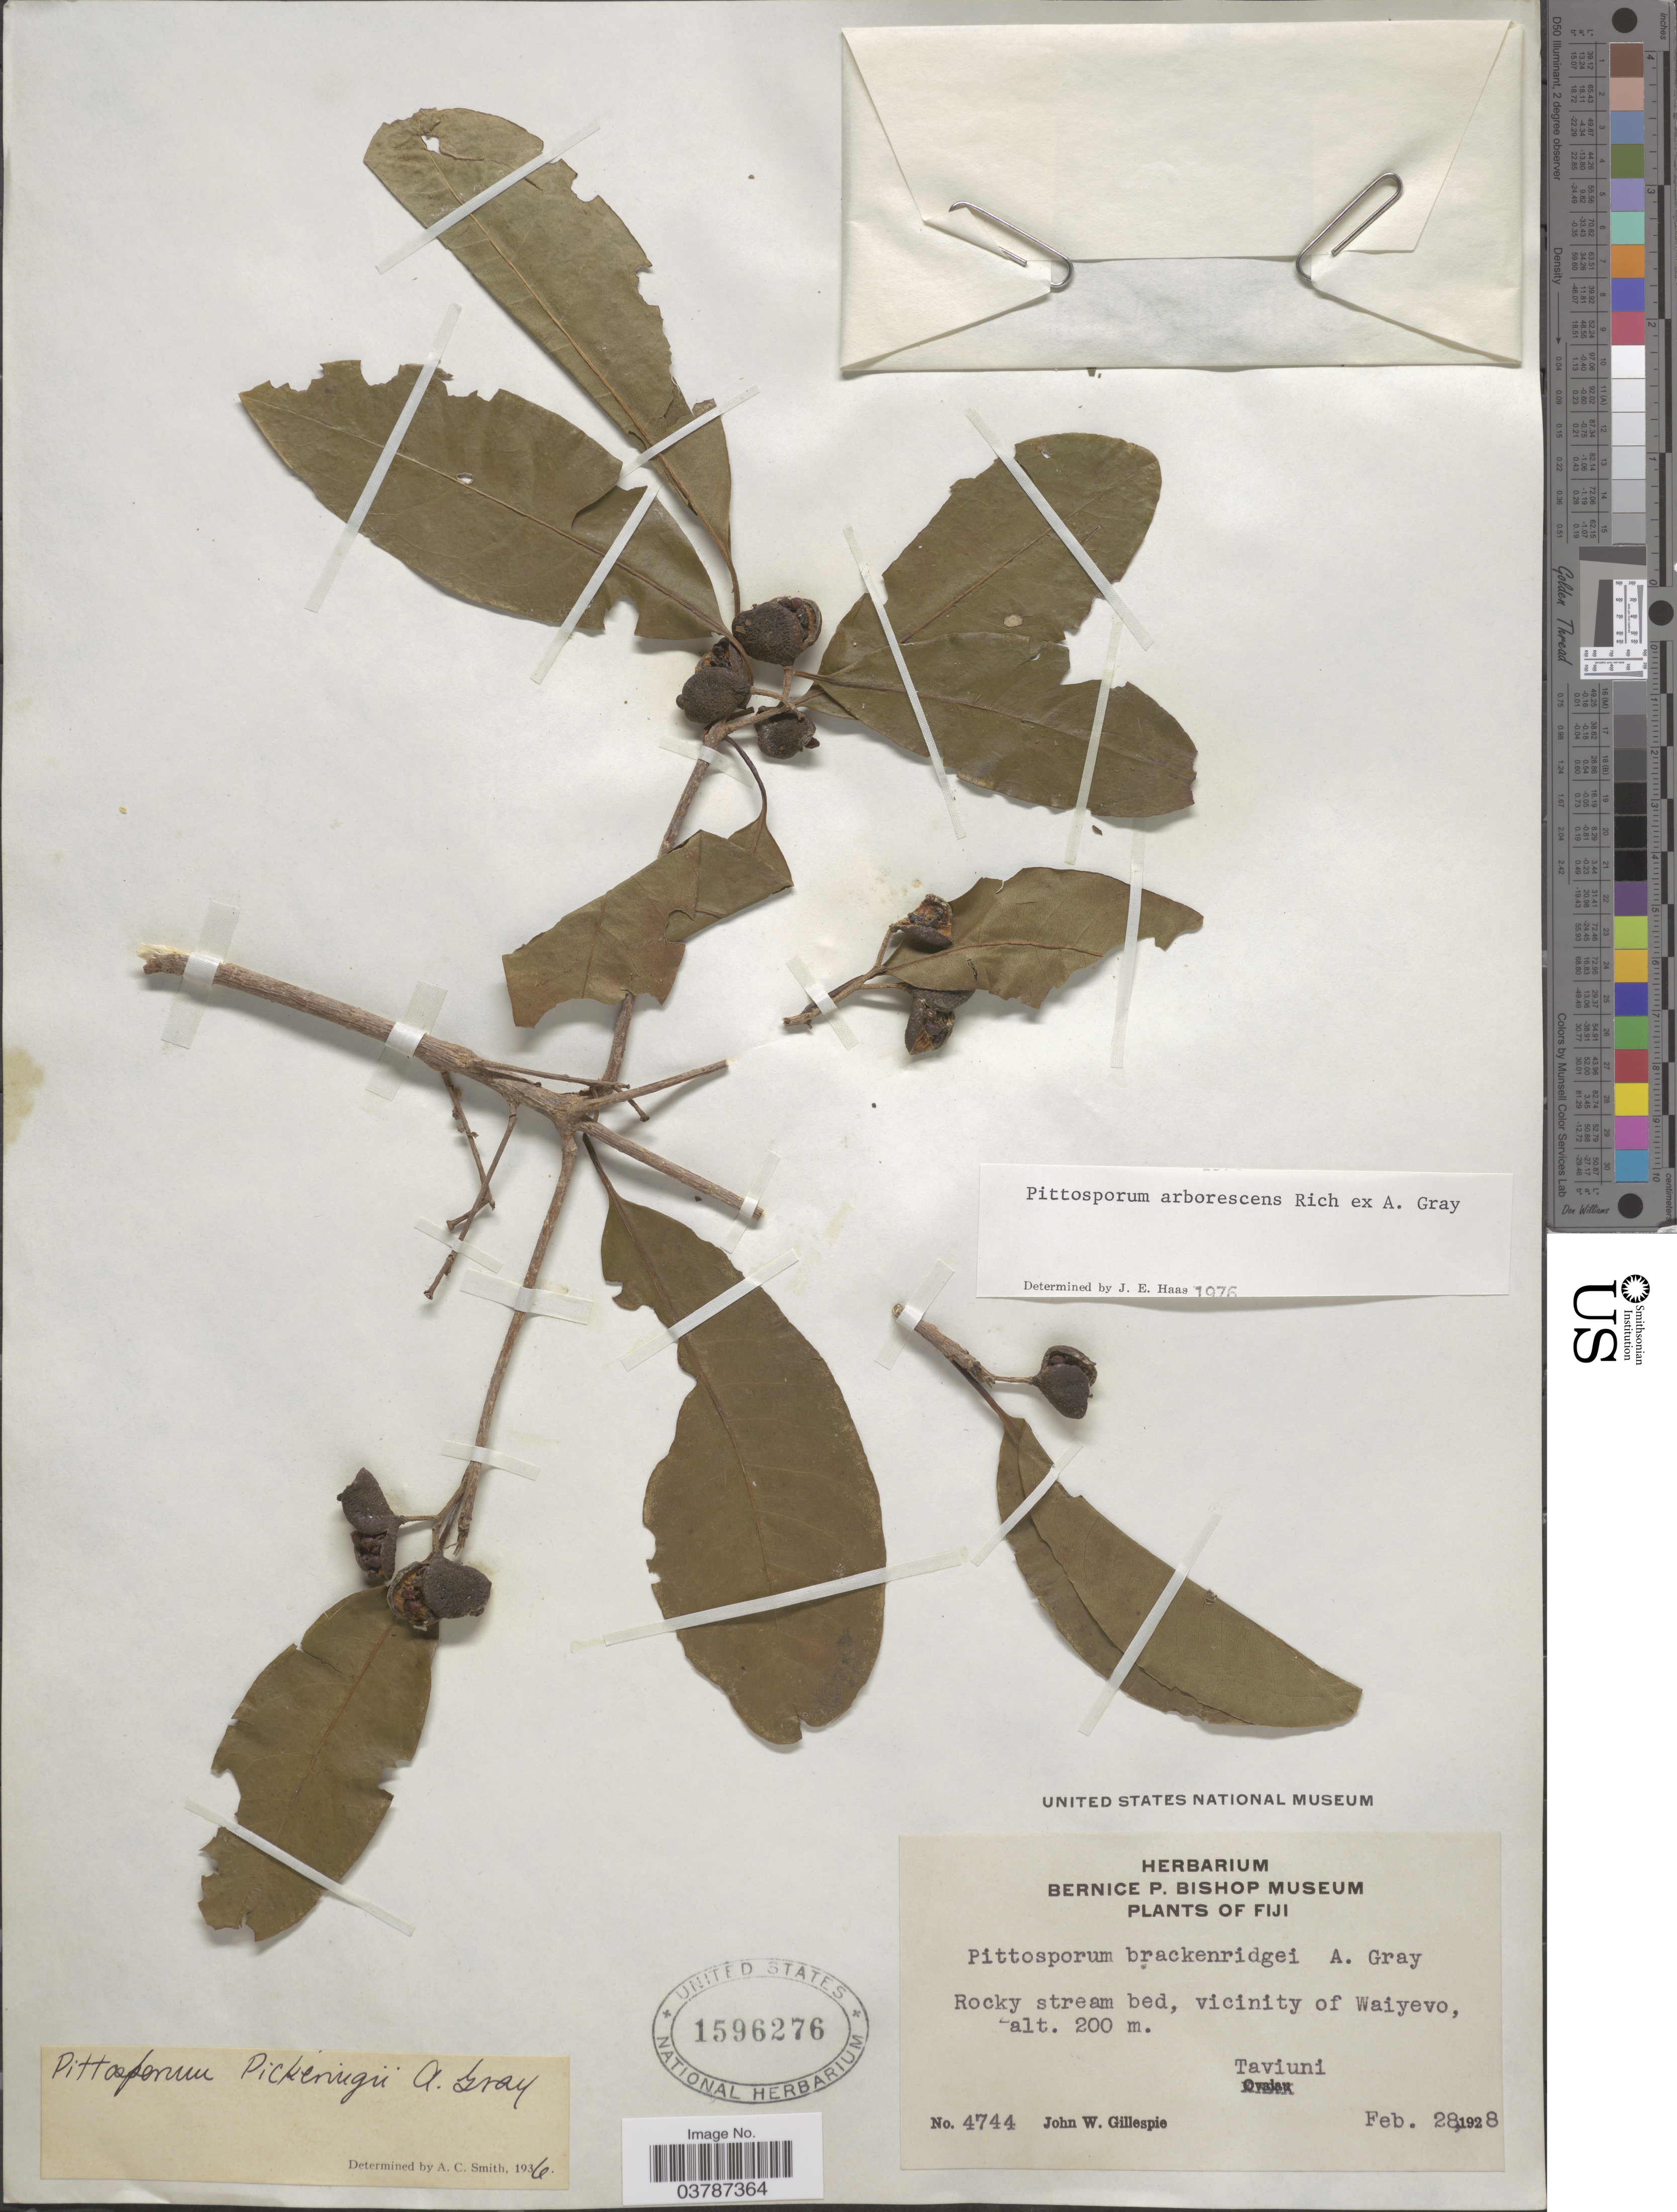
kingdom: Plantae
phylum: Tracheophyta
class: Magnoliopsida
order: Apiales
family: Pittosporaceae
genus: Pittosporum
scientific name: Pittosporum arborescens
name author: Rich. ex A. Gray in Wilkes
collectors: J. W. Gillespie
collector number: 4744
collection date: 1928-02-28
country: Fiji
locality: Rocky stream bed, vicinity of Waiyevo. Taviuni.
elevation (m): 200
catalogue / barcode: US 1596276